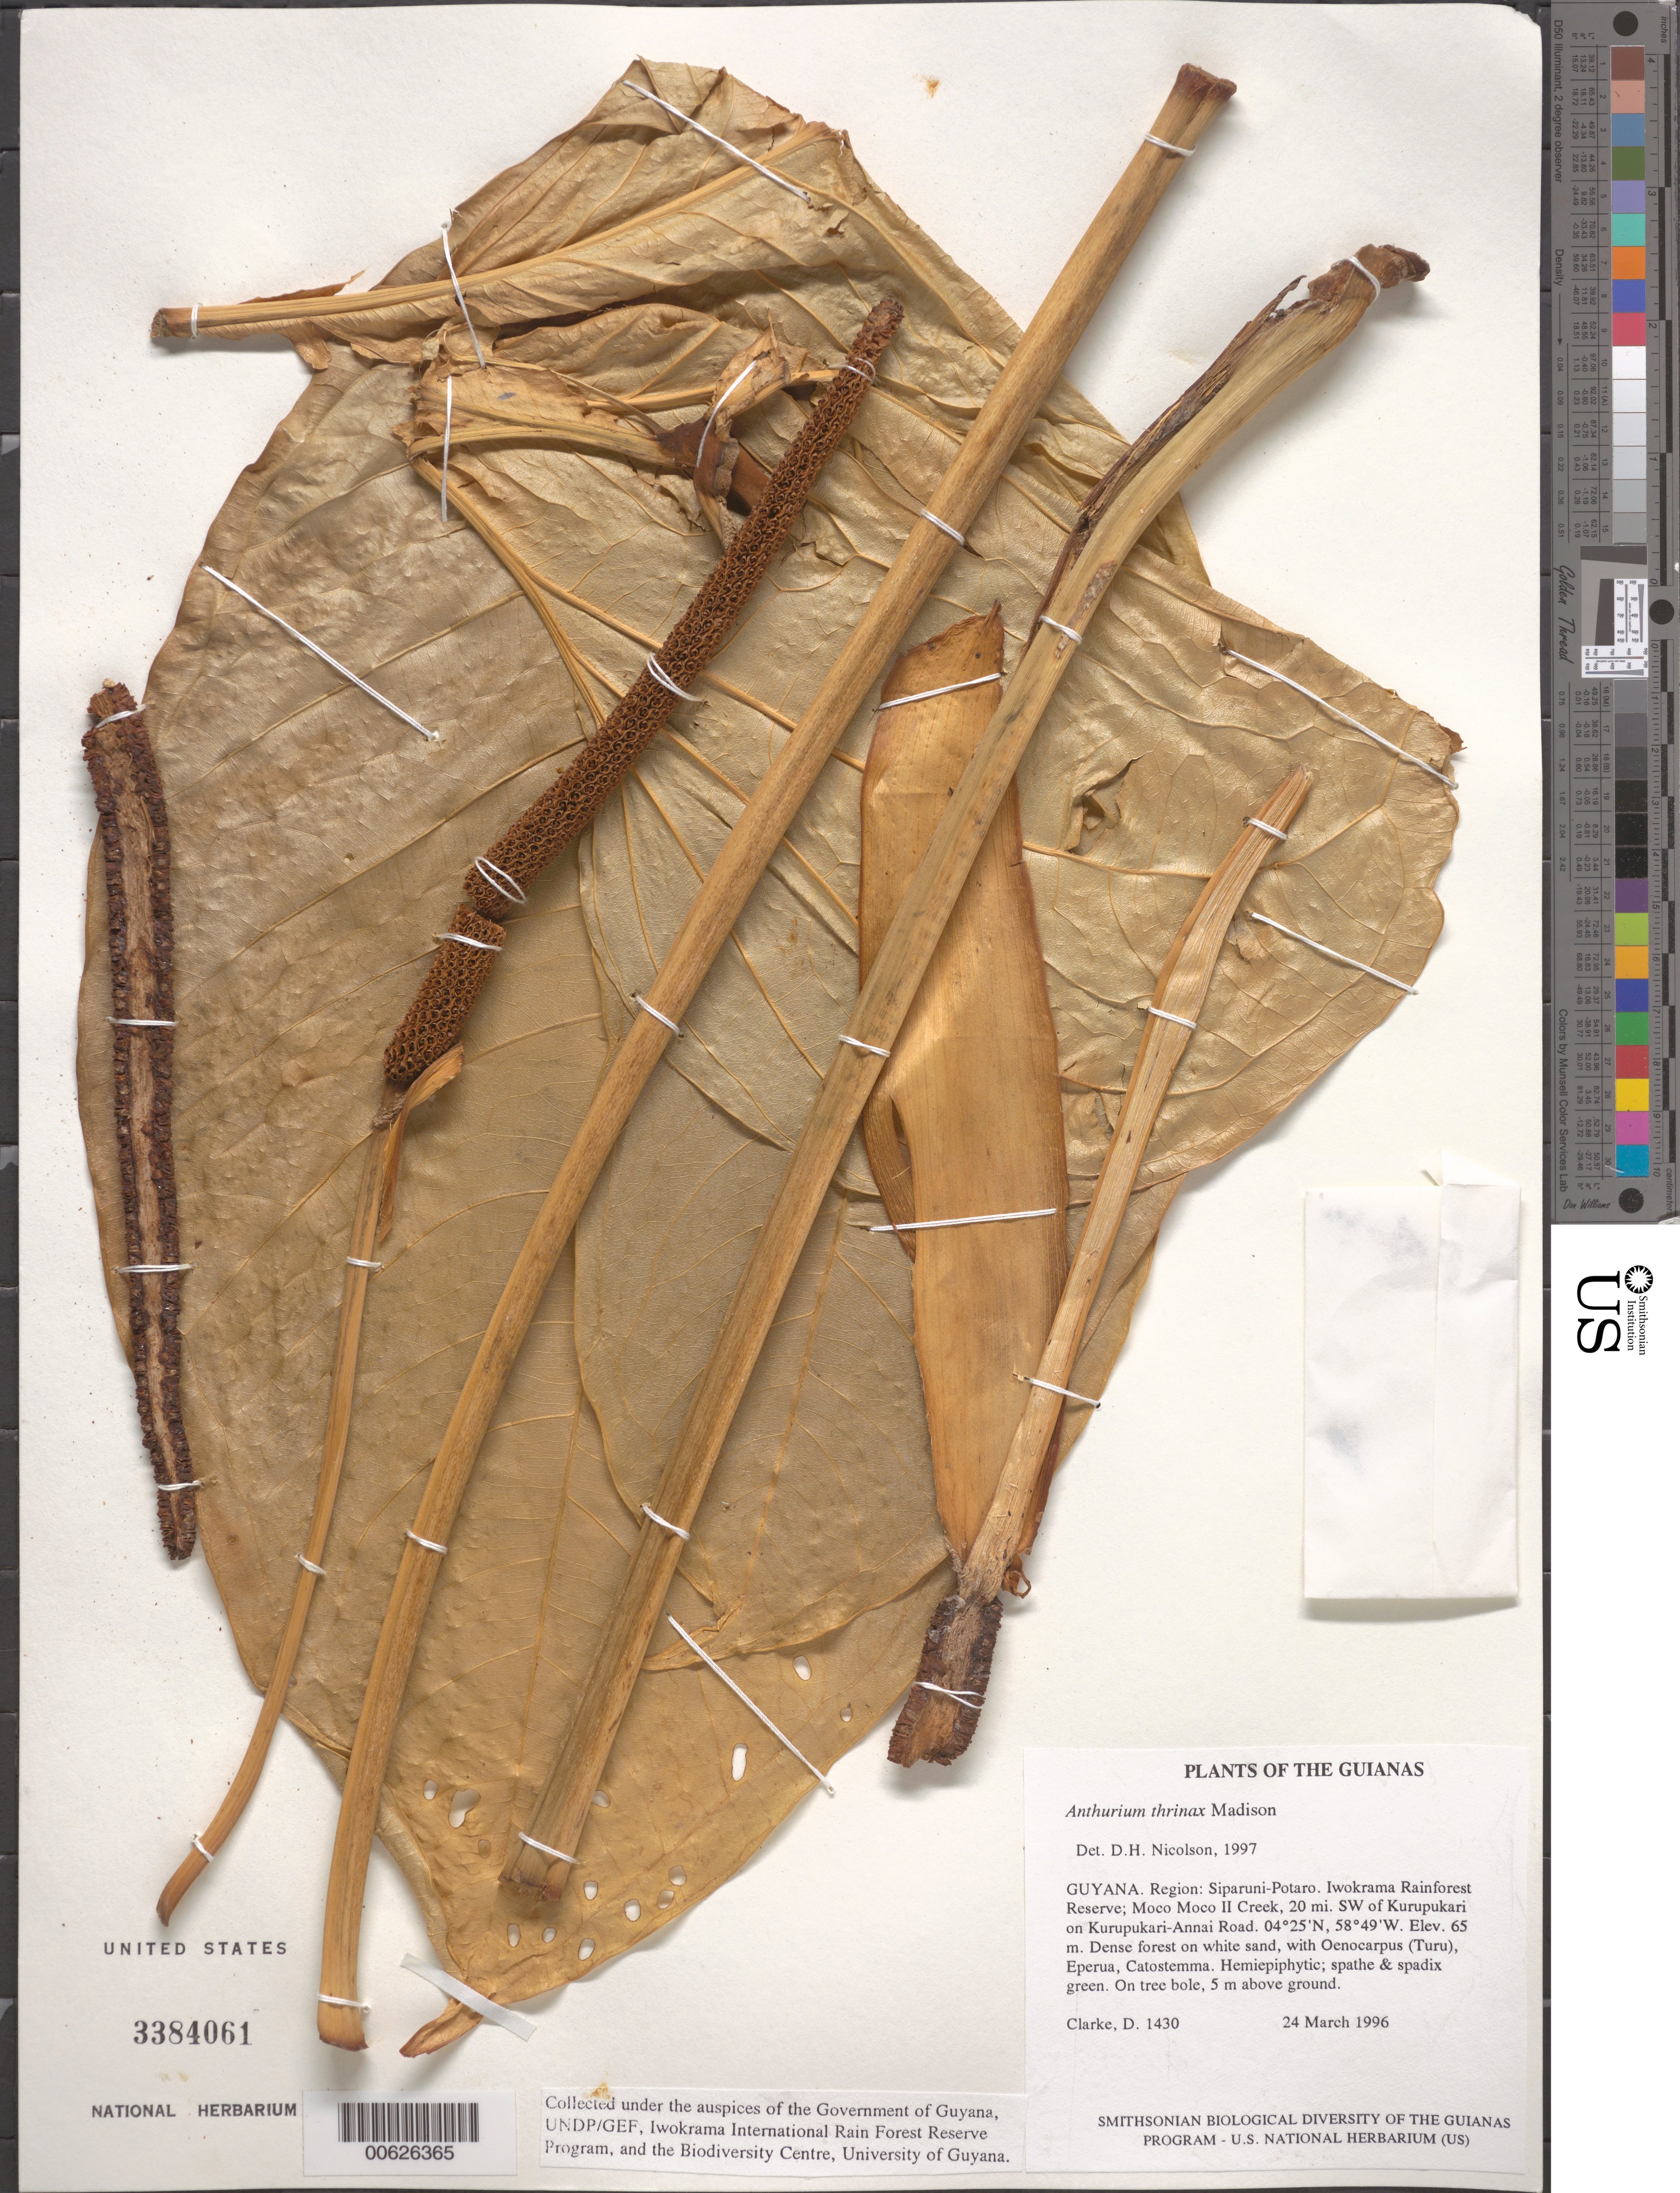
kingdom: Plantae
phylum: Tracheophyta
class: Liliopsida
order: Alismatales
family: Araceae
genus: Anthurium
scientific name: Anthurium thrinax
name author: Madison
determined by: Nicolson, Dan H.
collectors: H. D. Clarke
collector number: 1430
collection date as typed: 24 March 1996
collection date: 1996-03-24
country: Guyana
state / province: Potaro-Siparuni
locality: Iwokrama Rainforest Reserve; Moco Moco II Creek, 20 mi. SW of Kurupukari on Kurupukari-Annai Road, 1 km N E of camp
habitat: Dense forest on white sand, with Oenocarpus (Turu), Eperua, Catostemma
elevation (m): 65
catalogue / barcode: US 3384061